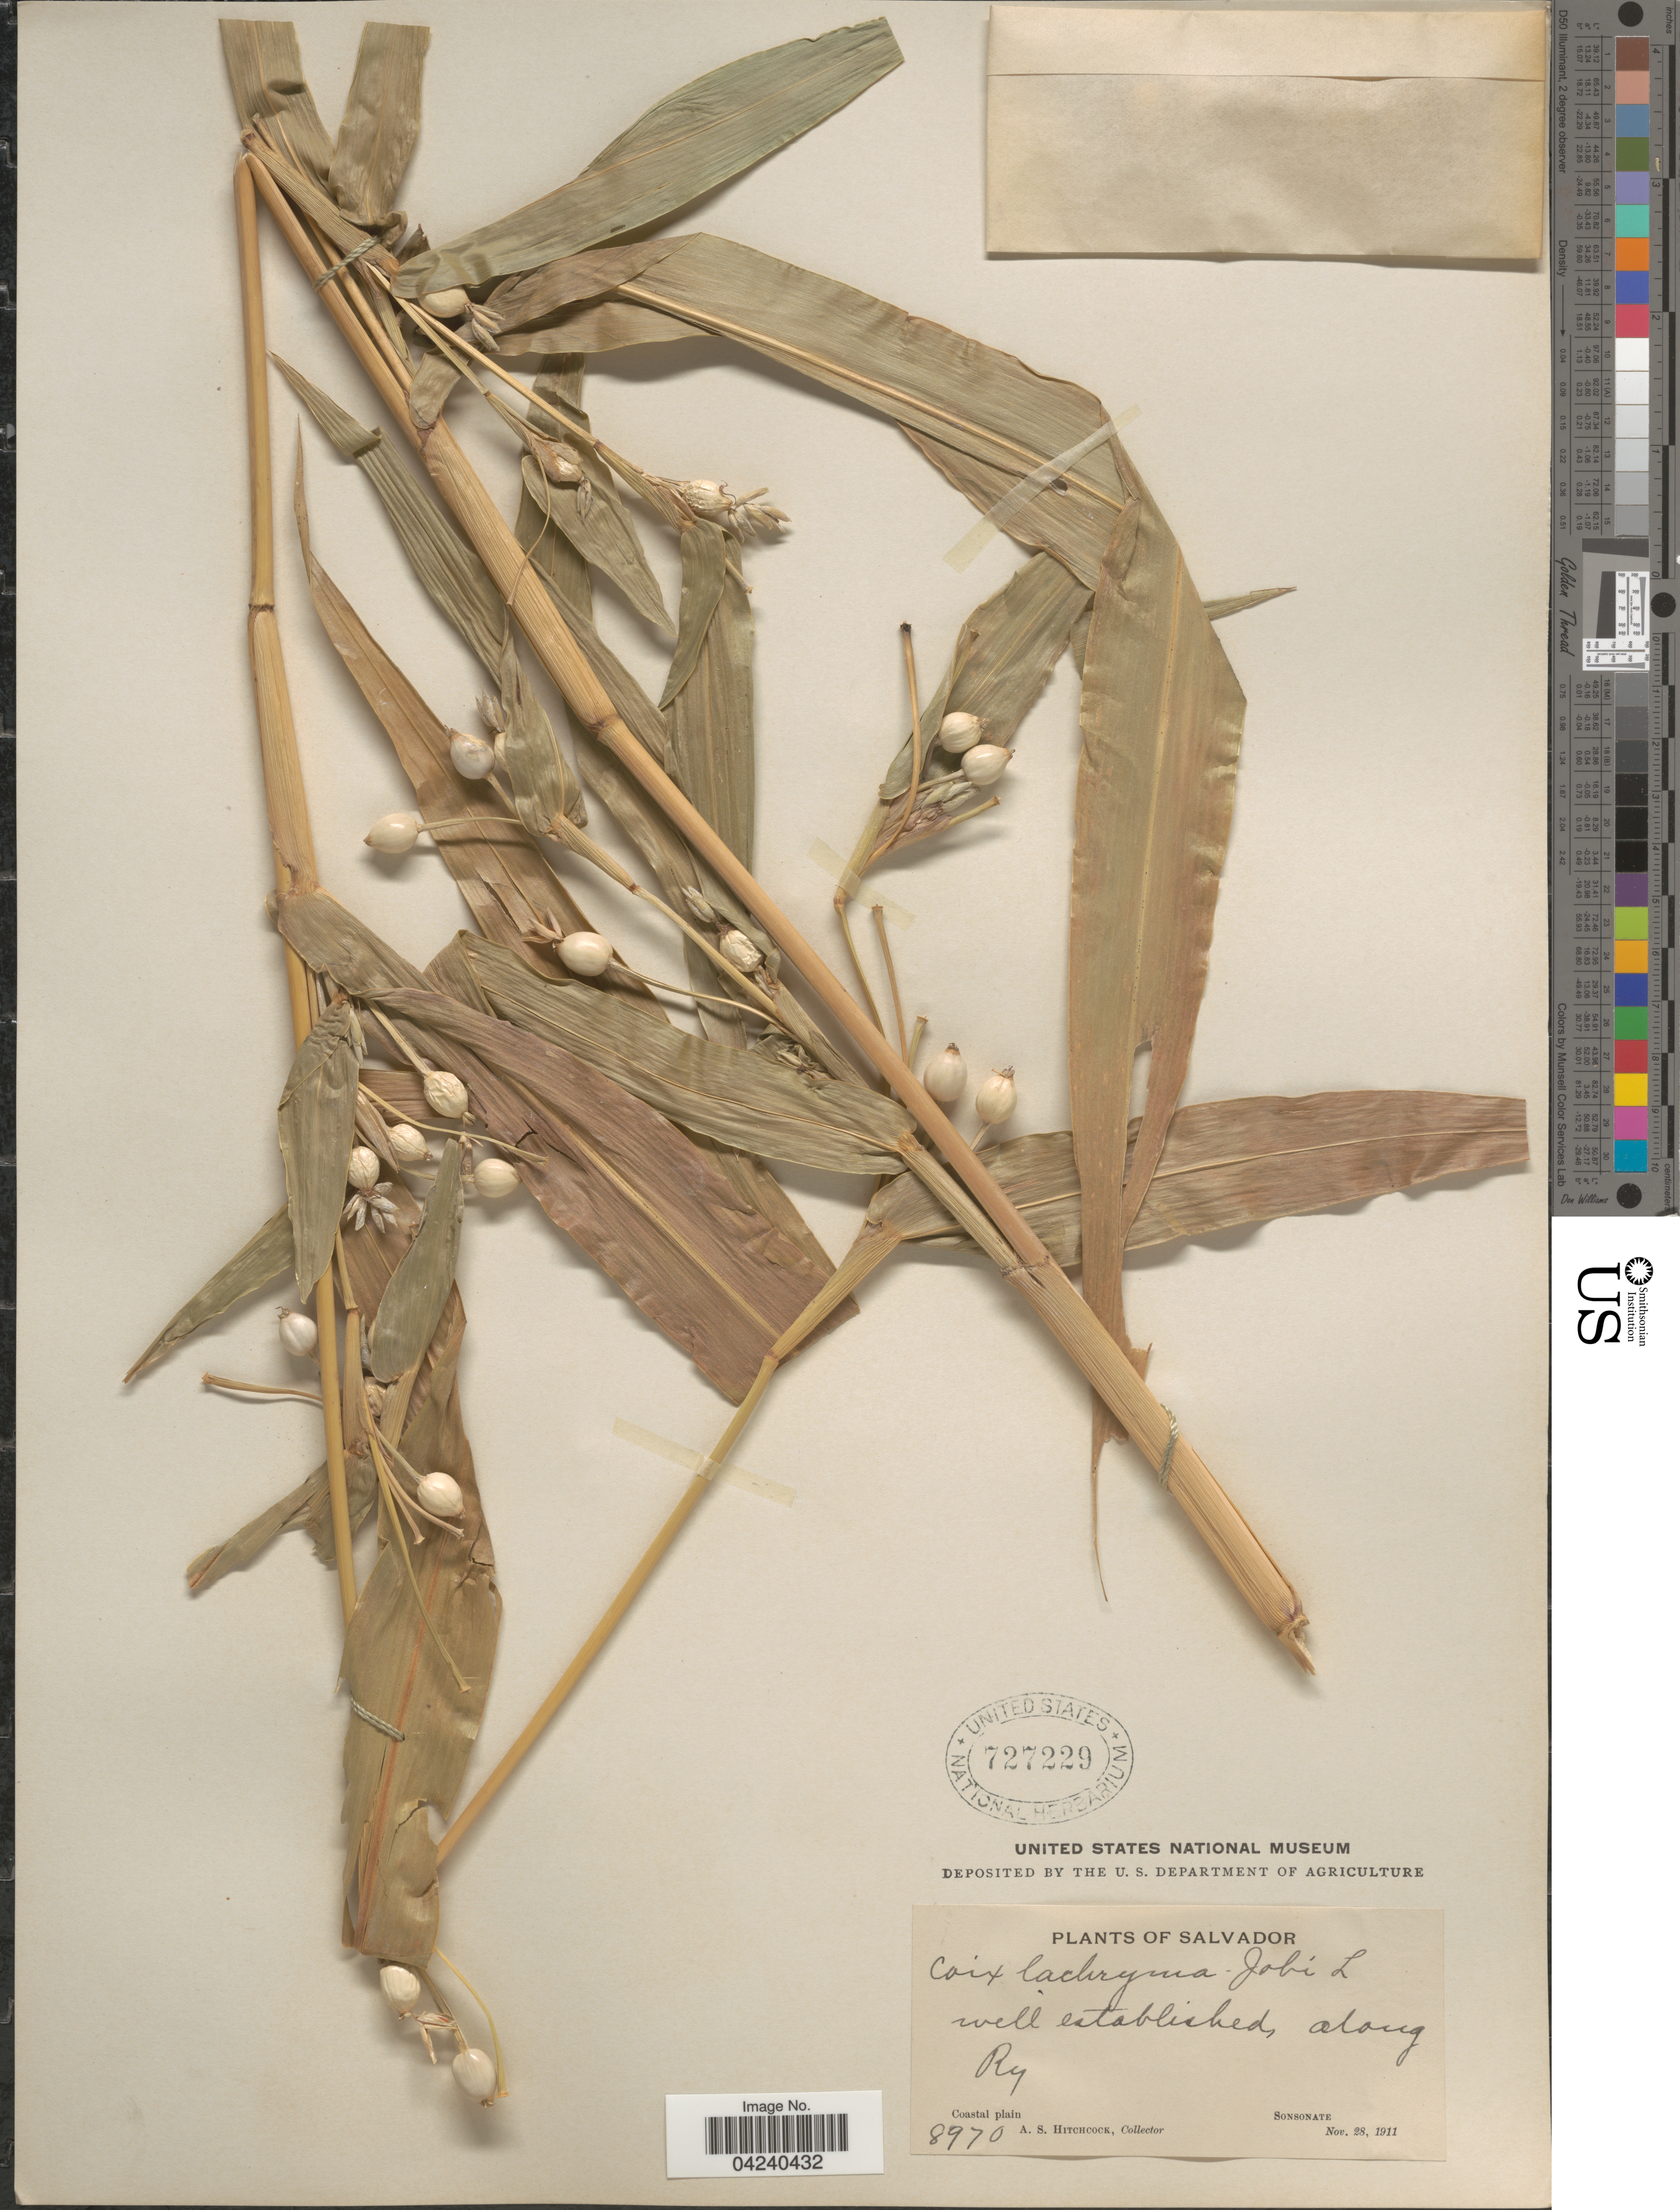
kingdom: Plantae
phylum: Tracheophyta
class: Liliopsida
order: Poales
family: Poaceae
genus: Coix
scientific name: Coix lacryma-jobi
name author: L.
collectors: A. S. Hitchcock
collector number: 8970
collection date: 1911-11-28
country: El Salvador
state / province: Sonsonate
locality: Along Ry. Coastal plain.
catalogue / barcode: US 727229